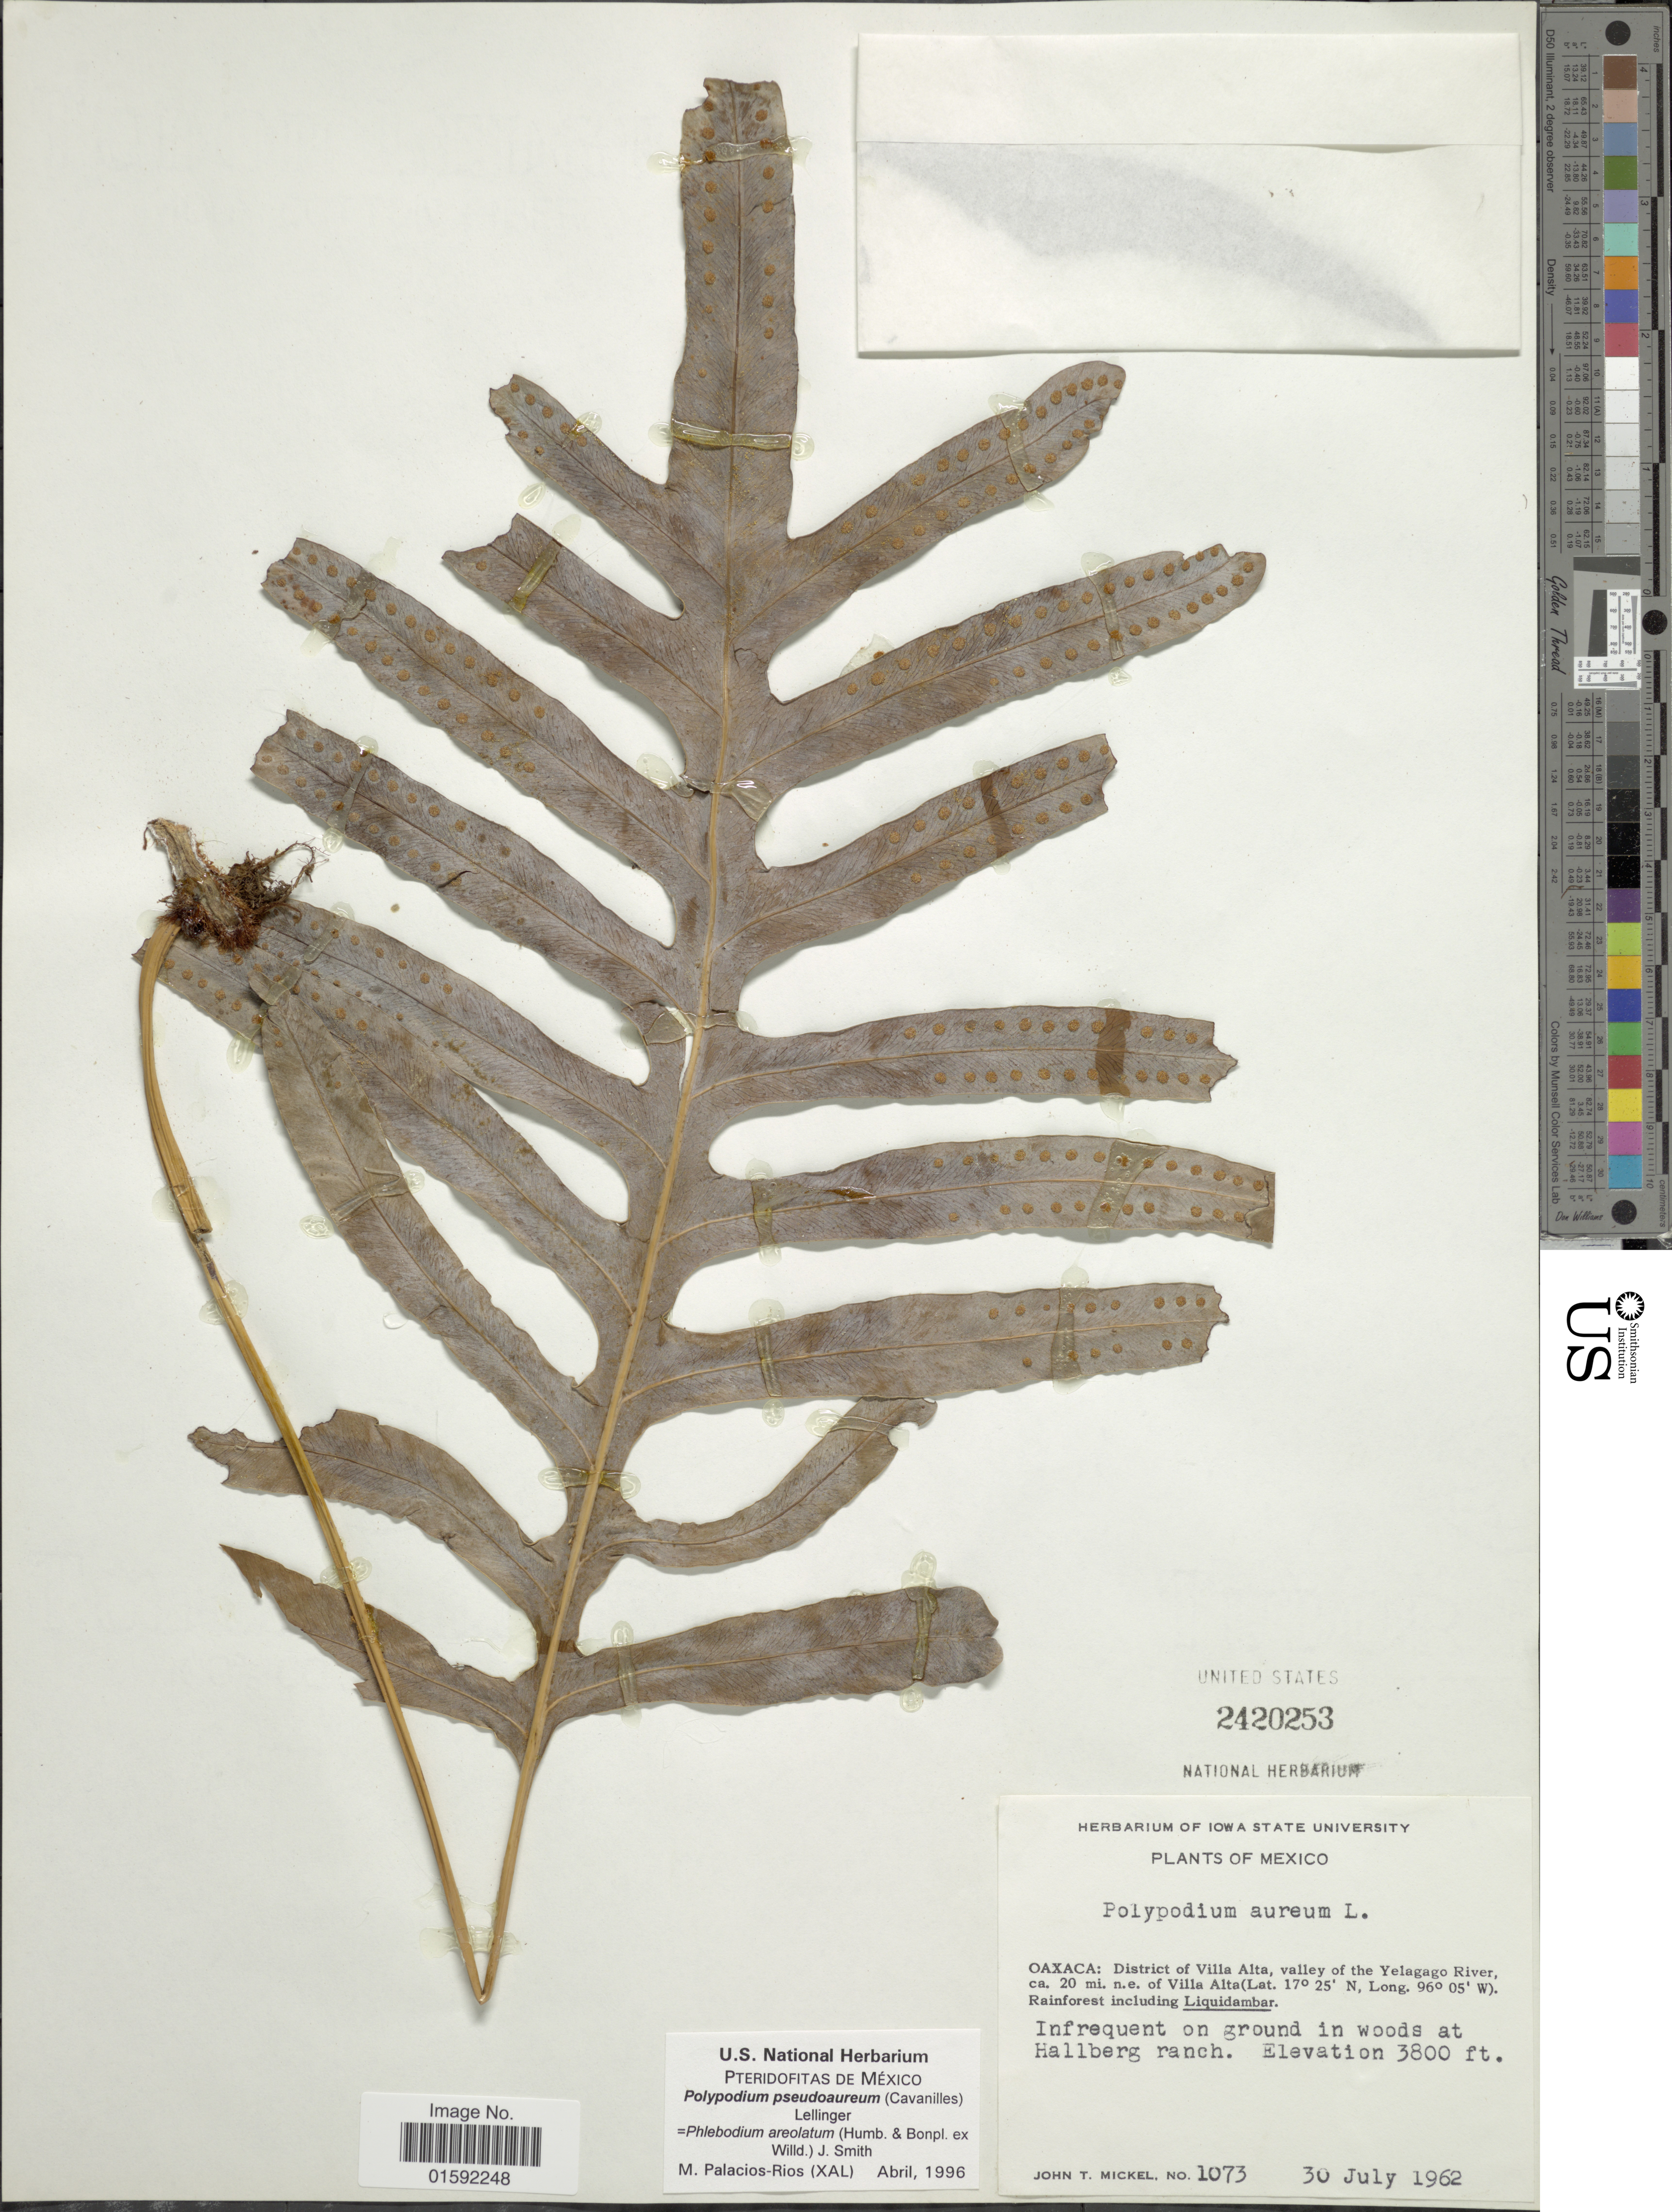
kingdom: Plantae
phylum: Tracheophyta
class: Polypodiopsida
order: Polypodiales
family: Polypodiaceae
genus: Phlebodium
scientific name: Phlebodium pseudoaureum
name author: (Cav.) Lellinger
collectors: J. T. Mickel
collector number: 1073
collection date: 1962-07-30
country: Mexico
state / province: Oaxaca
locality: Mexico, distrcit of Villa Alta, valley of the Yelagago River, ca. 20 mi. n.e. Villa Alta. Rainforest including Liquidambar.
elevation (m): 1158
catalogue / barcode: US 2420253